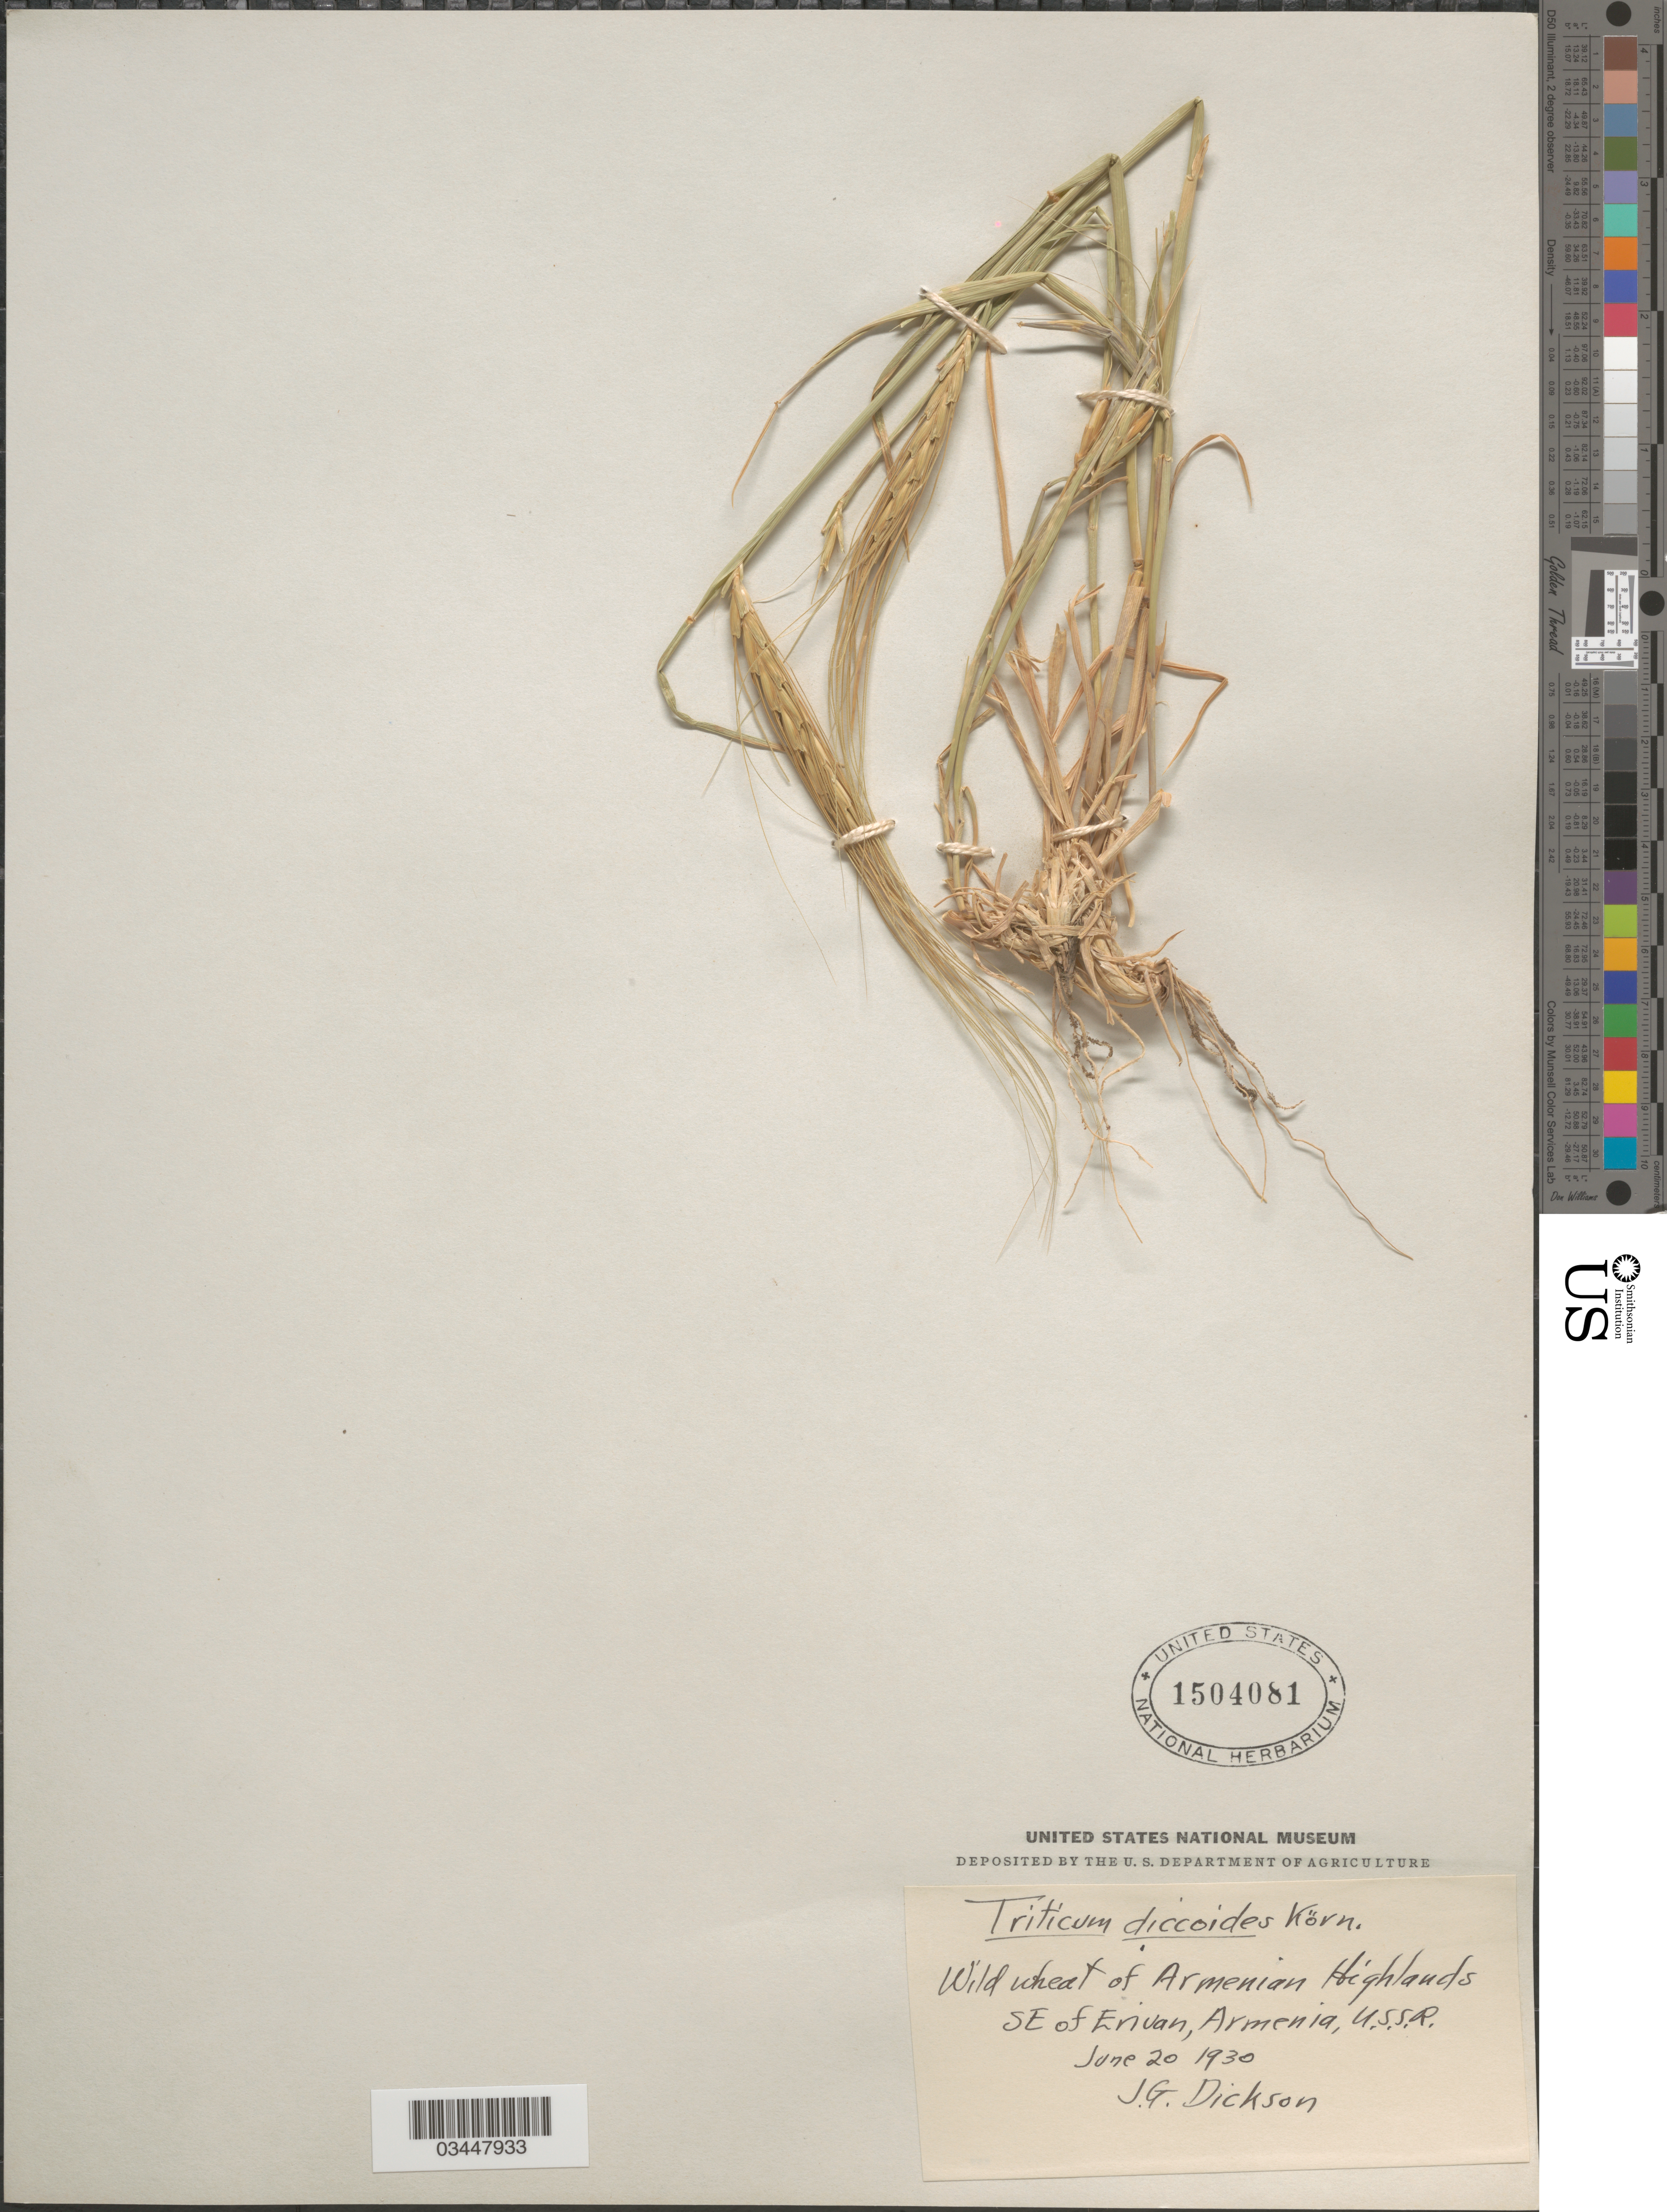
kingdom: Plantae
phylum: Tracheophyta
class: Liliopsida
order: Poales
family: Poaceae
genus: Triticum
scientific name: Triticum dicoccoides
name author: (Körn.) Körn. ex Schweinf.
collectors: J. Dickson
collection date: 1930-06-20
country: Armenia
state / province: Yerevan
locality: Wild wheat of Armenian Highlands. SE of Erivan, U.S.S.R.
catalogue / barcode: US 1504081